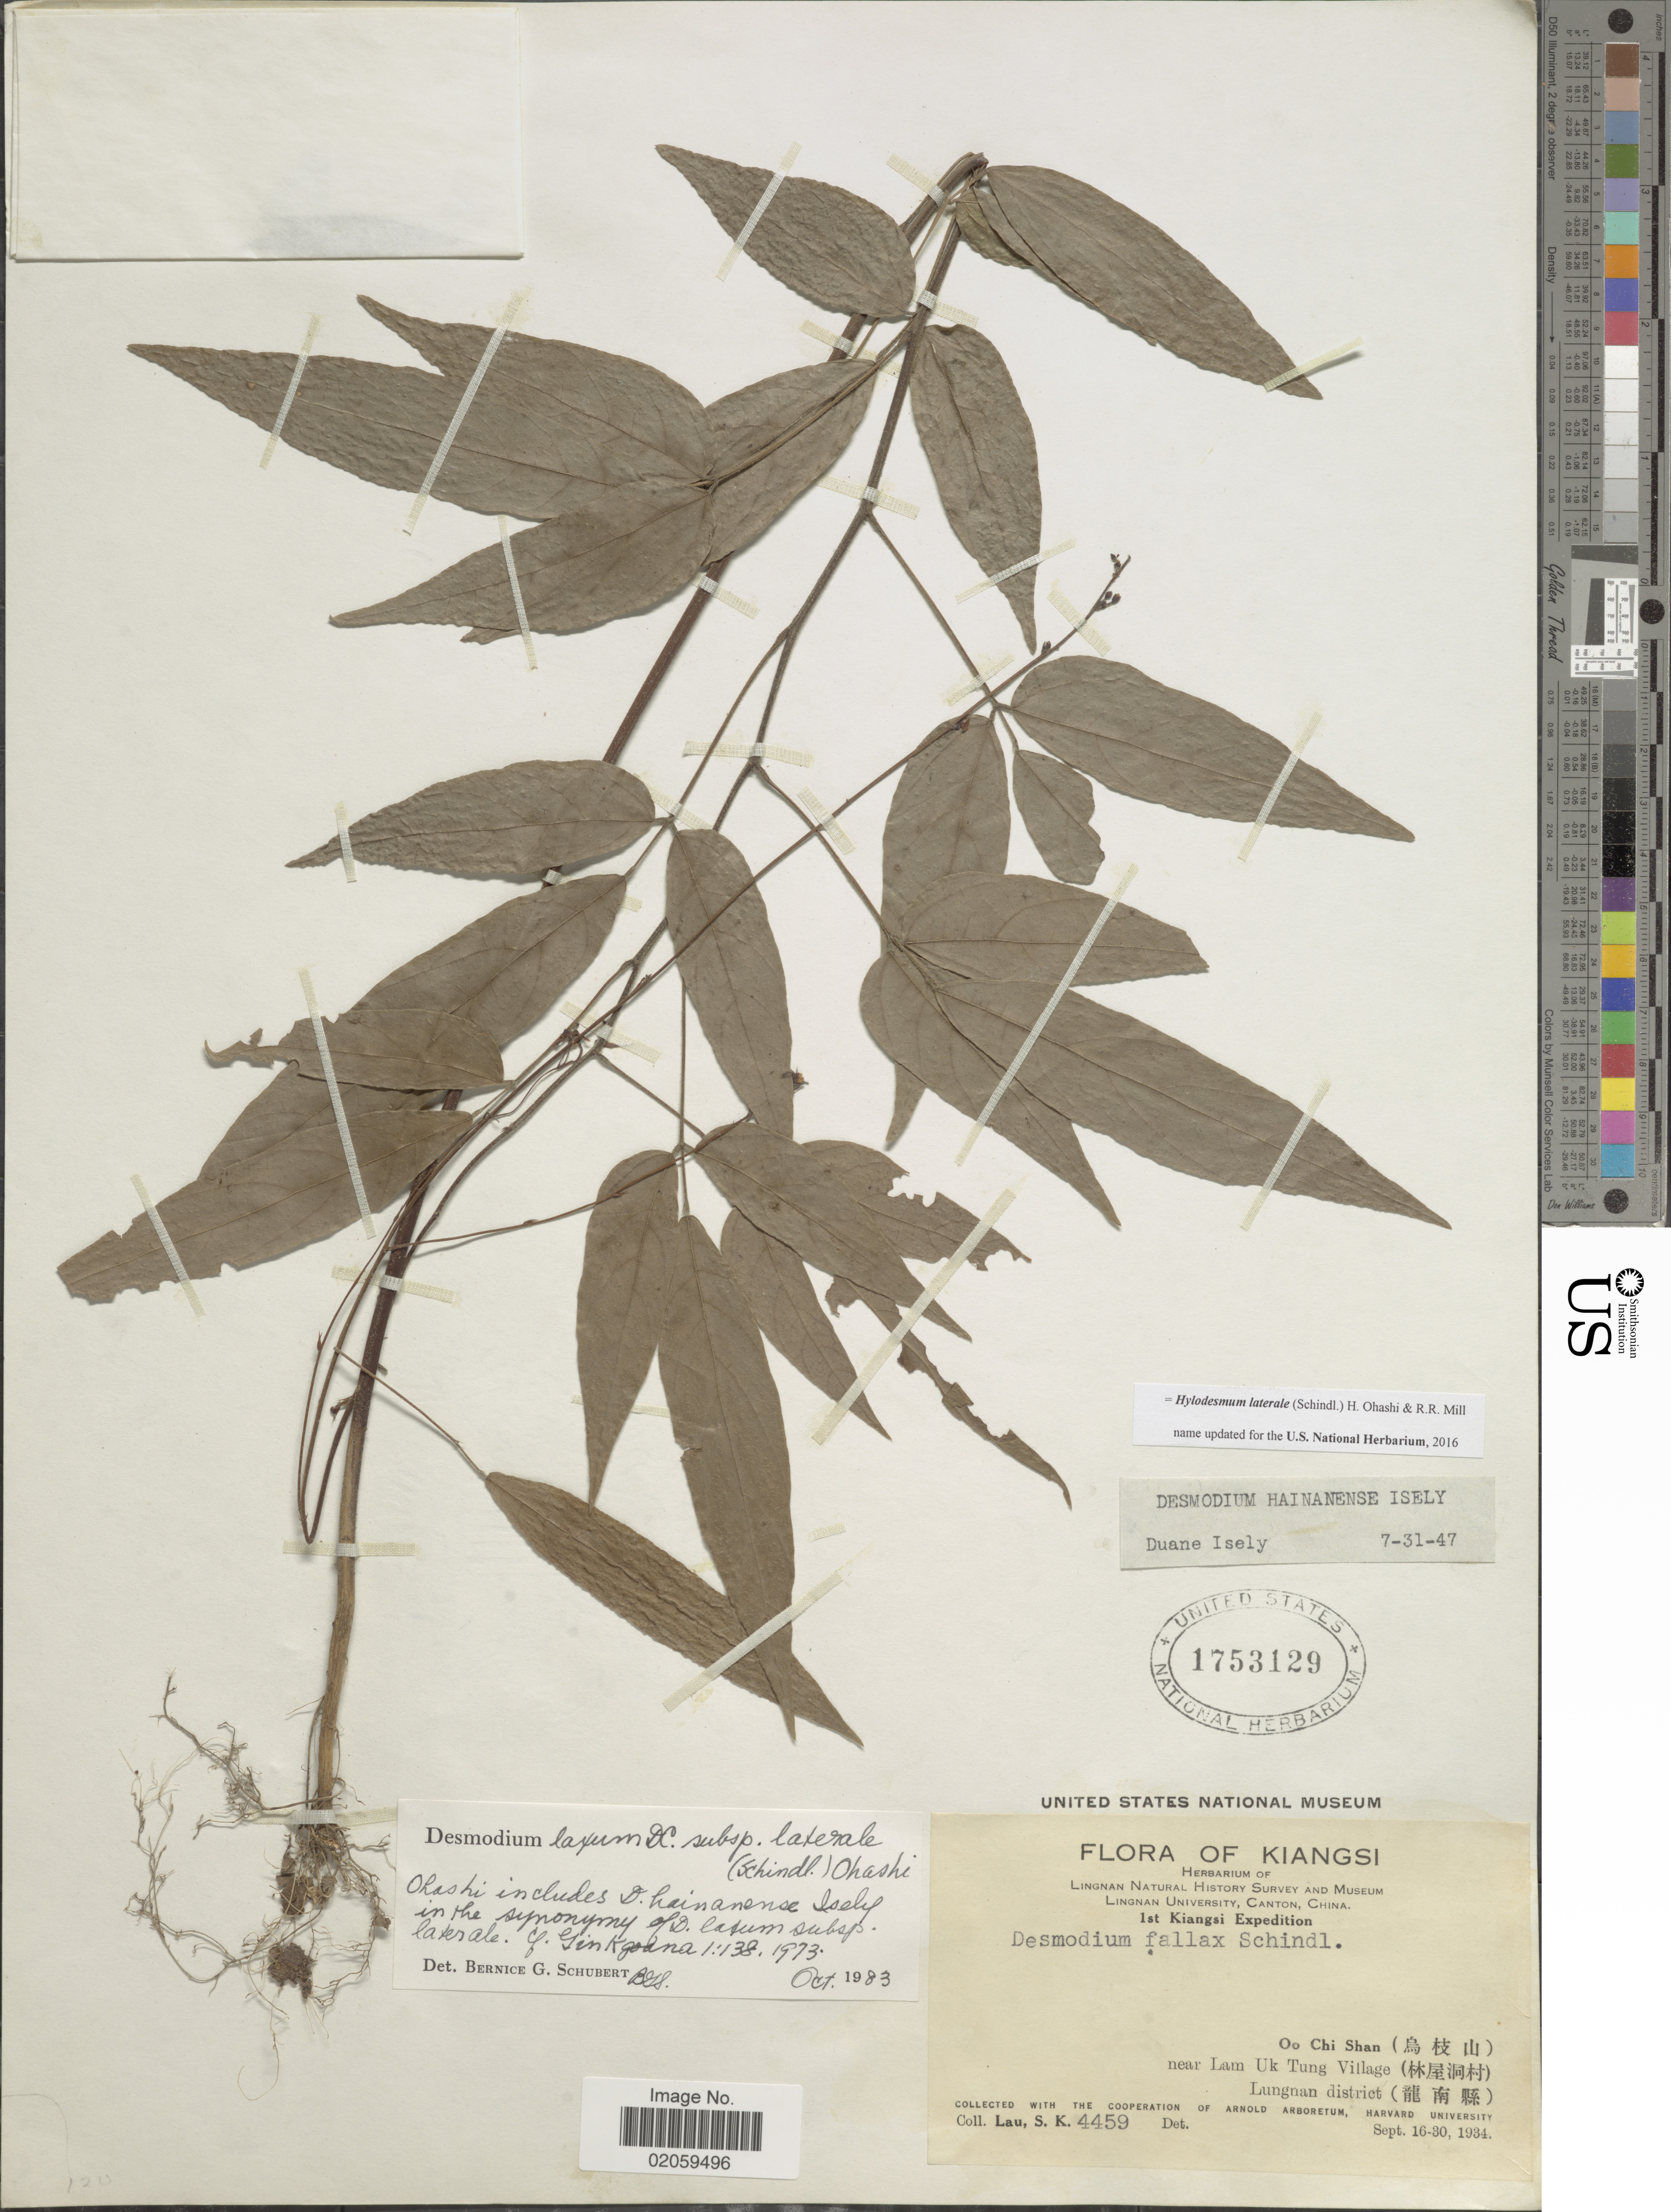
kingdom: Plantae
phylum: Tracheophyta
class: Magnoliopsida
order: Fabales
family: Fabaceae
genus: Hylodesmum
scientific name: Hylodesmum laterale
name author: (Schindl.) H. Ohashi & R.R. Mill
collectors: S. K. Lau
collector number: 4459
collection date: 1934-09-16/1934-09-30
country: China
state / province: Jiangxi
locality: Kiangsi, Oo Chi Shan, near Lam Uk Tung Village, Lungnan District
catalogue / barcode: US 1753129